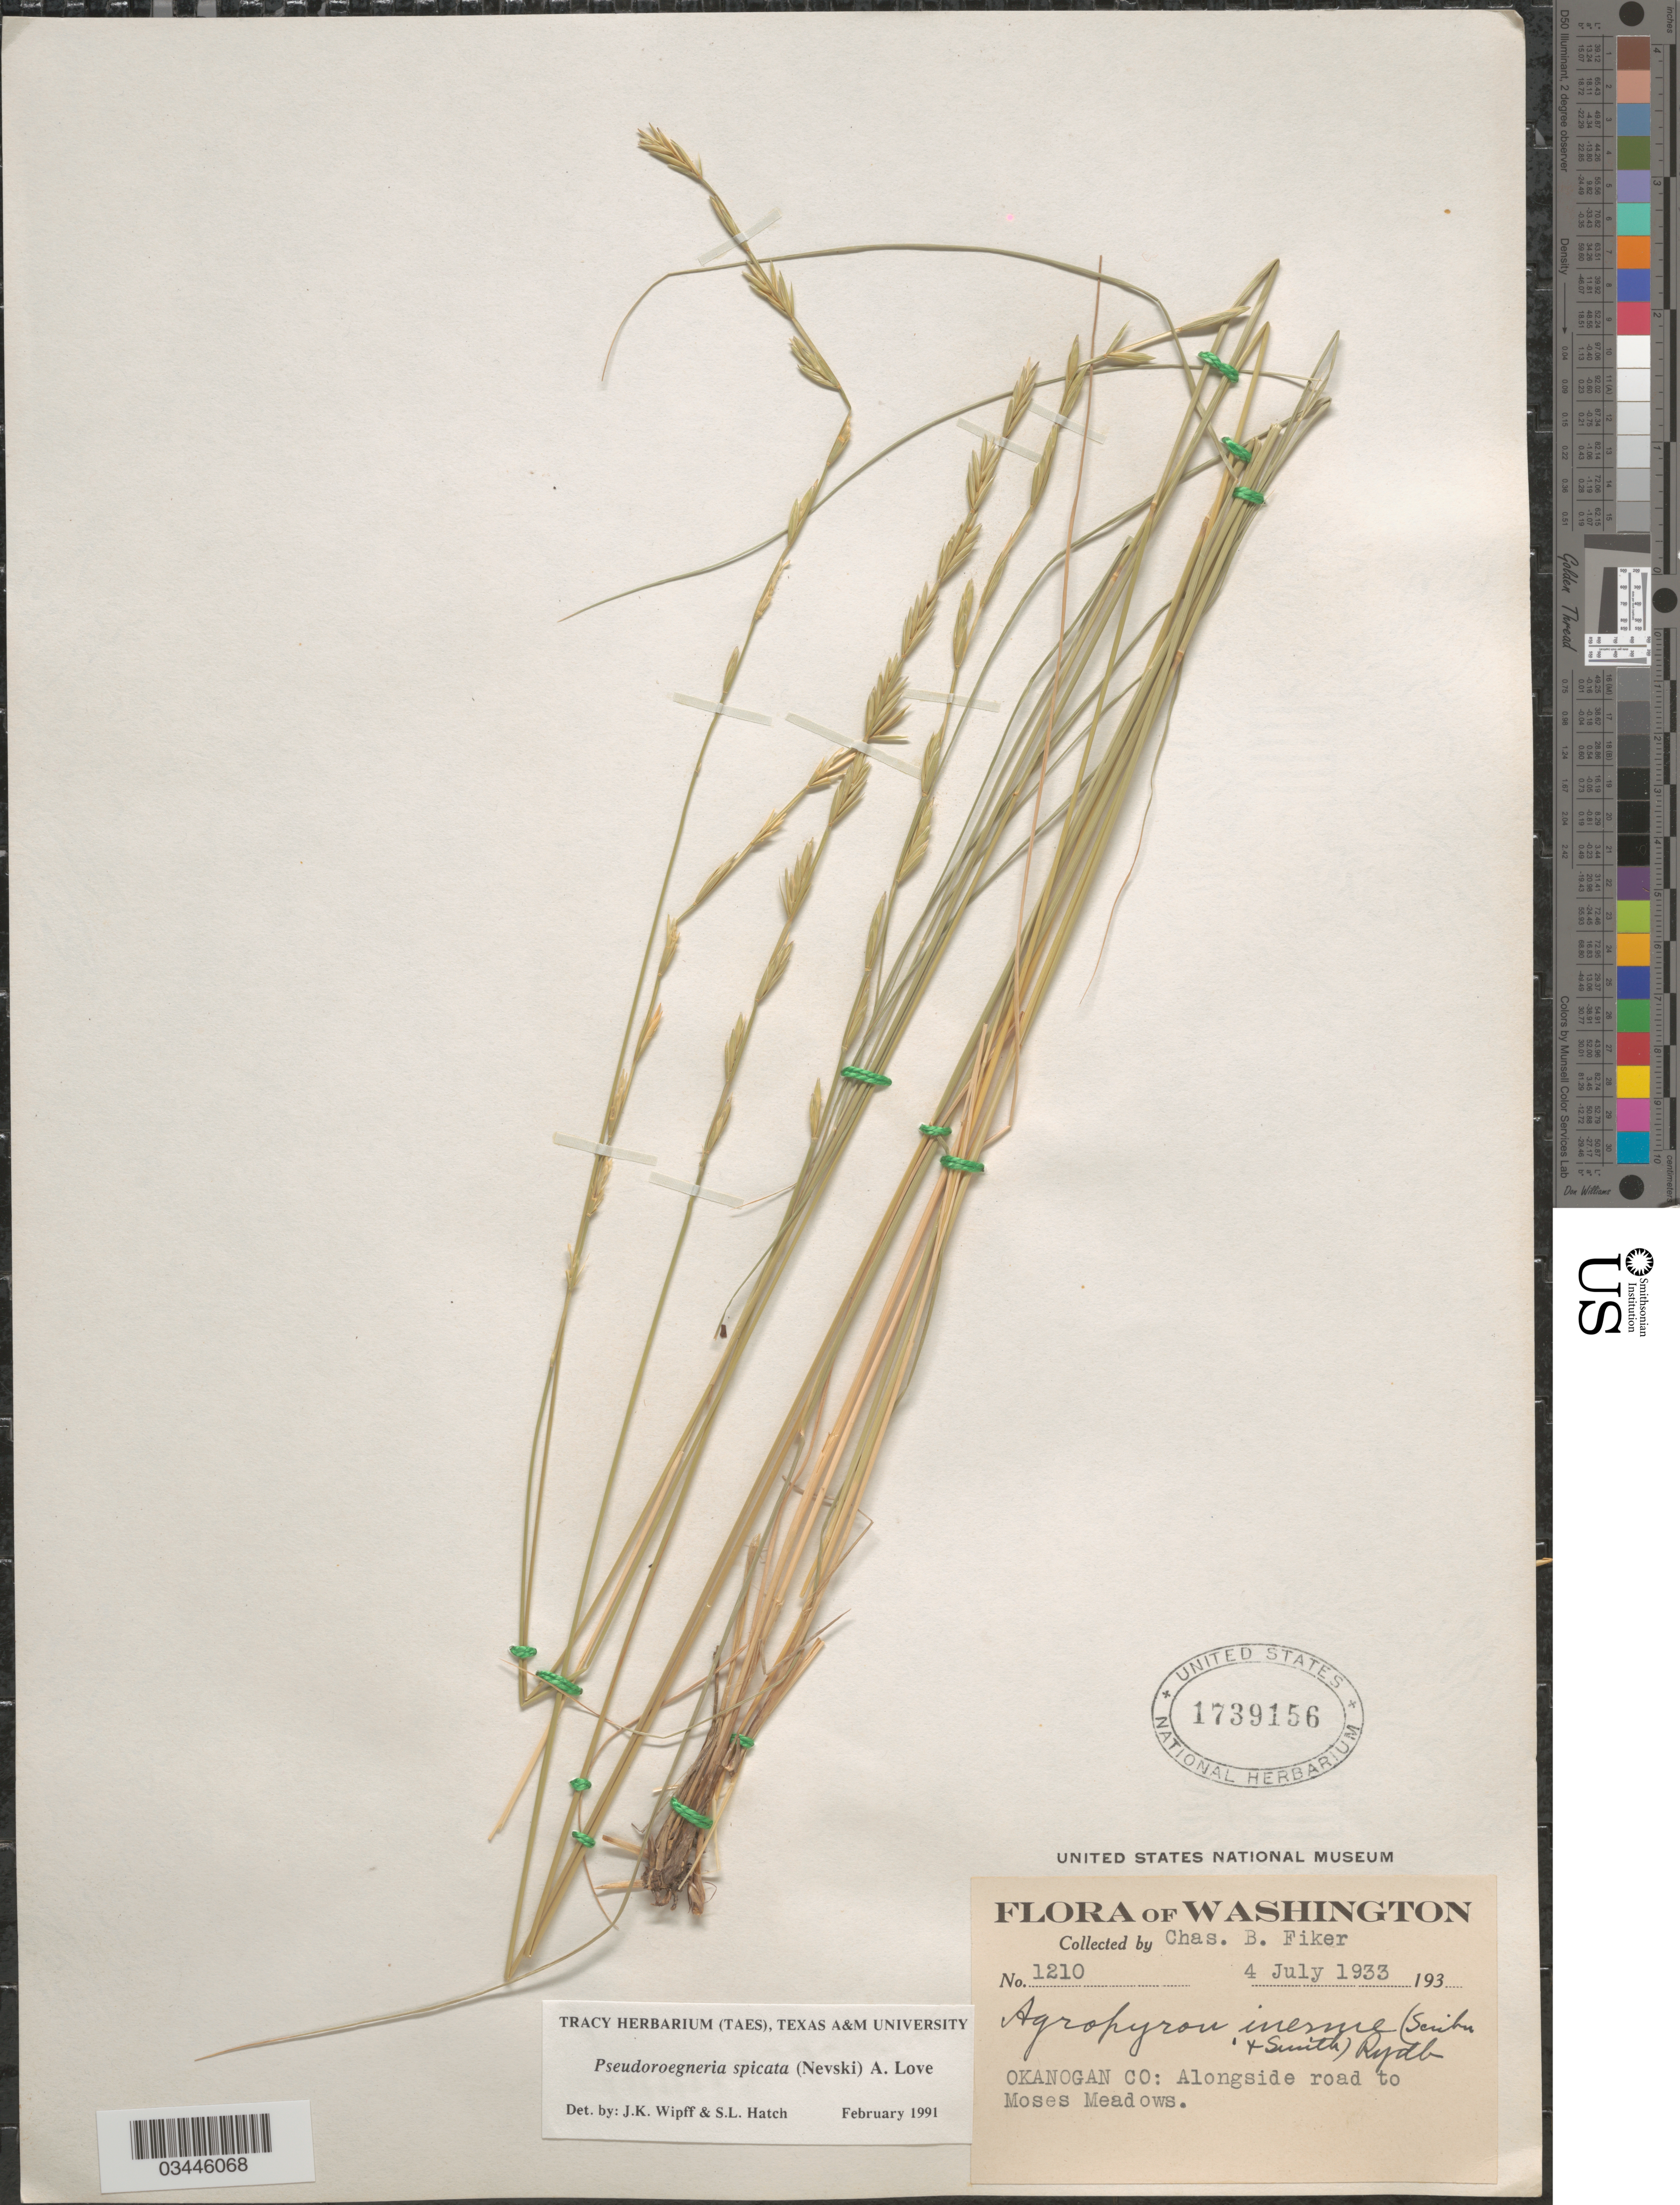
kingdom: Plantae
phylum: Tracheophyta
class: Liliopsida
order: Poales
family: Poaceae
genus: Pseudoroegneria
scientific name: Pseudoroegneria spicata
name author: (Pursh) Á. Löve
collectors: C. Fiker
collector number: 1210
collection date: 1933-07-04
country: United States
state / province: Washington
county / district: Okanogan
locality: Okanogan Co: Alongside road to Moses Meadows.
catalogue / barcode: US 1739156